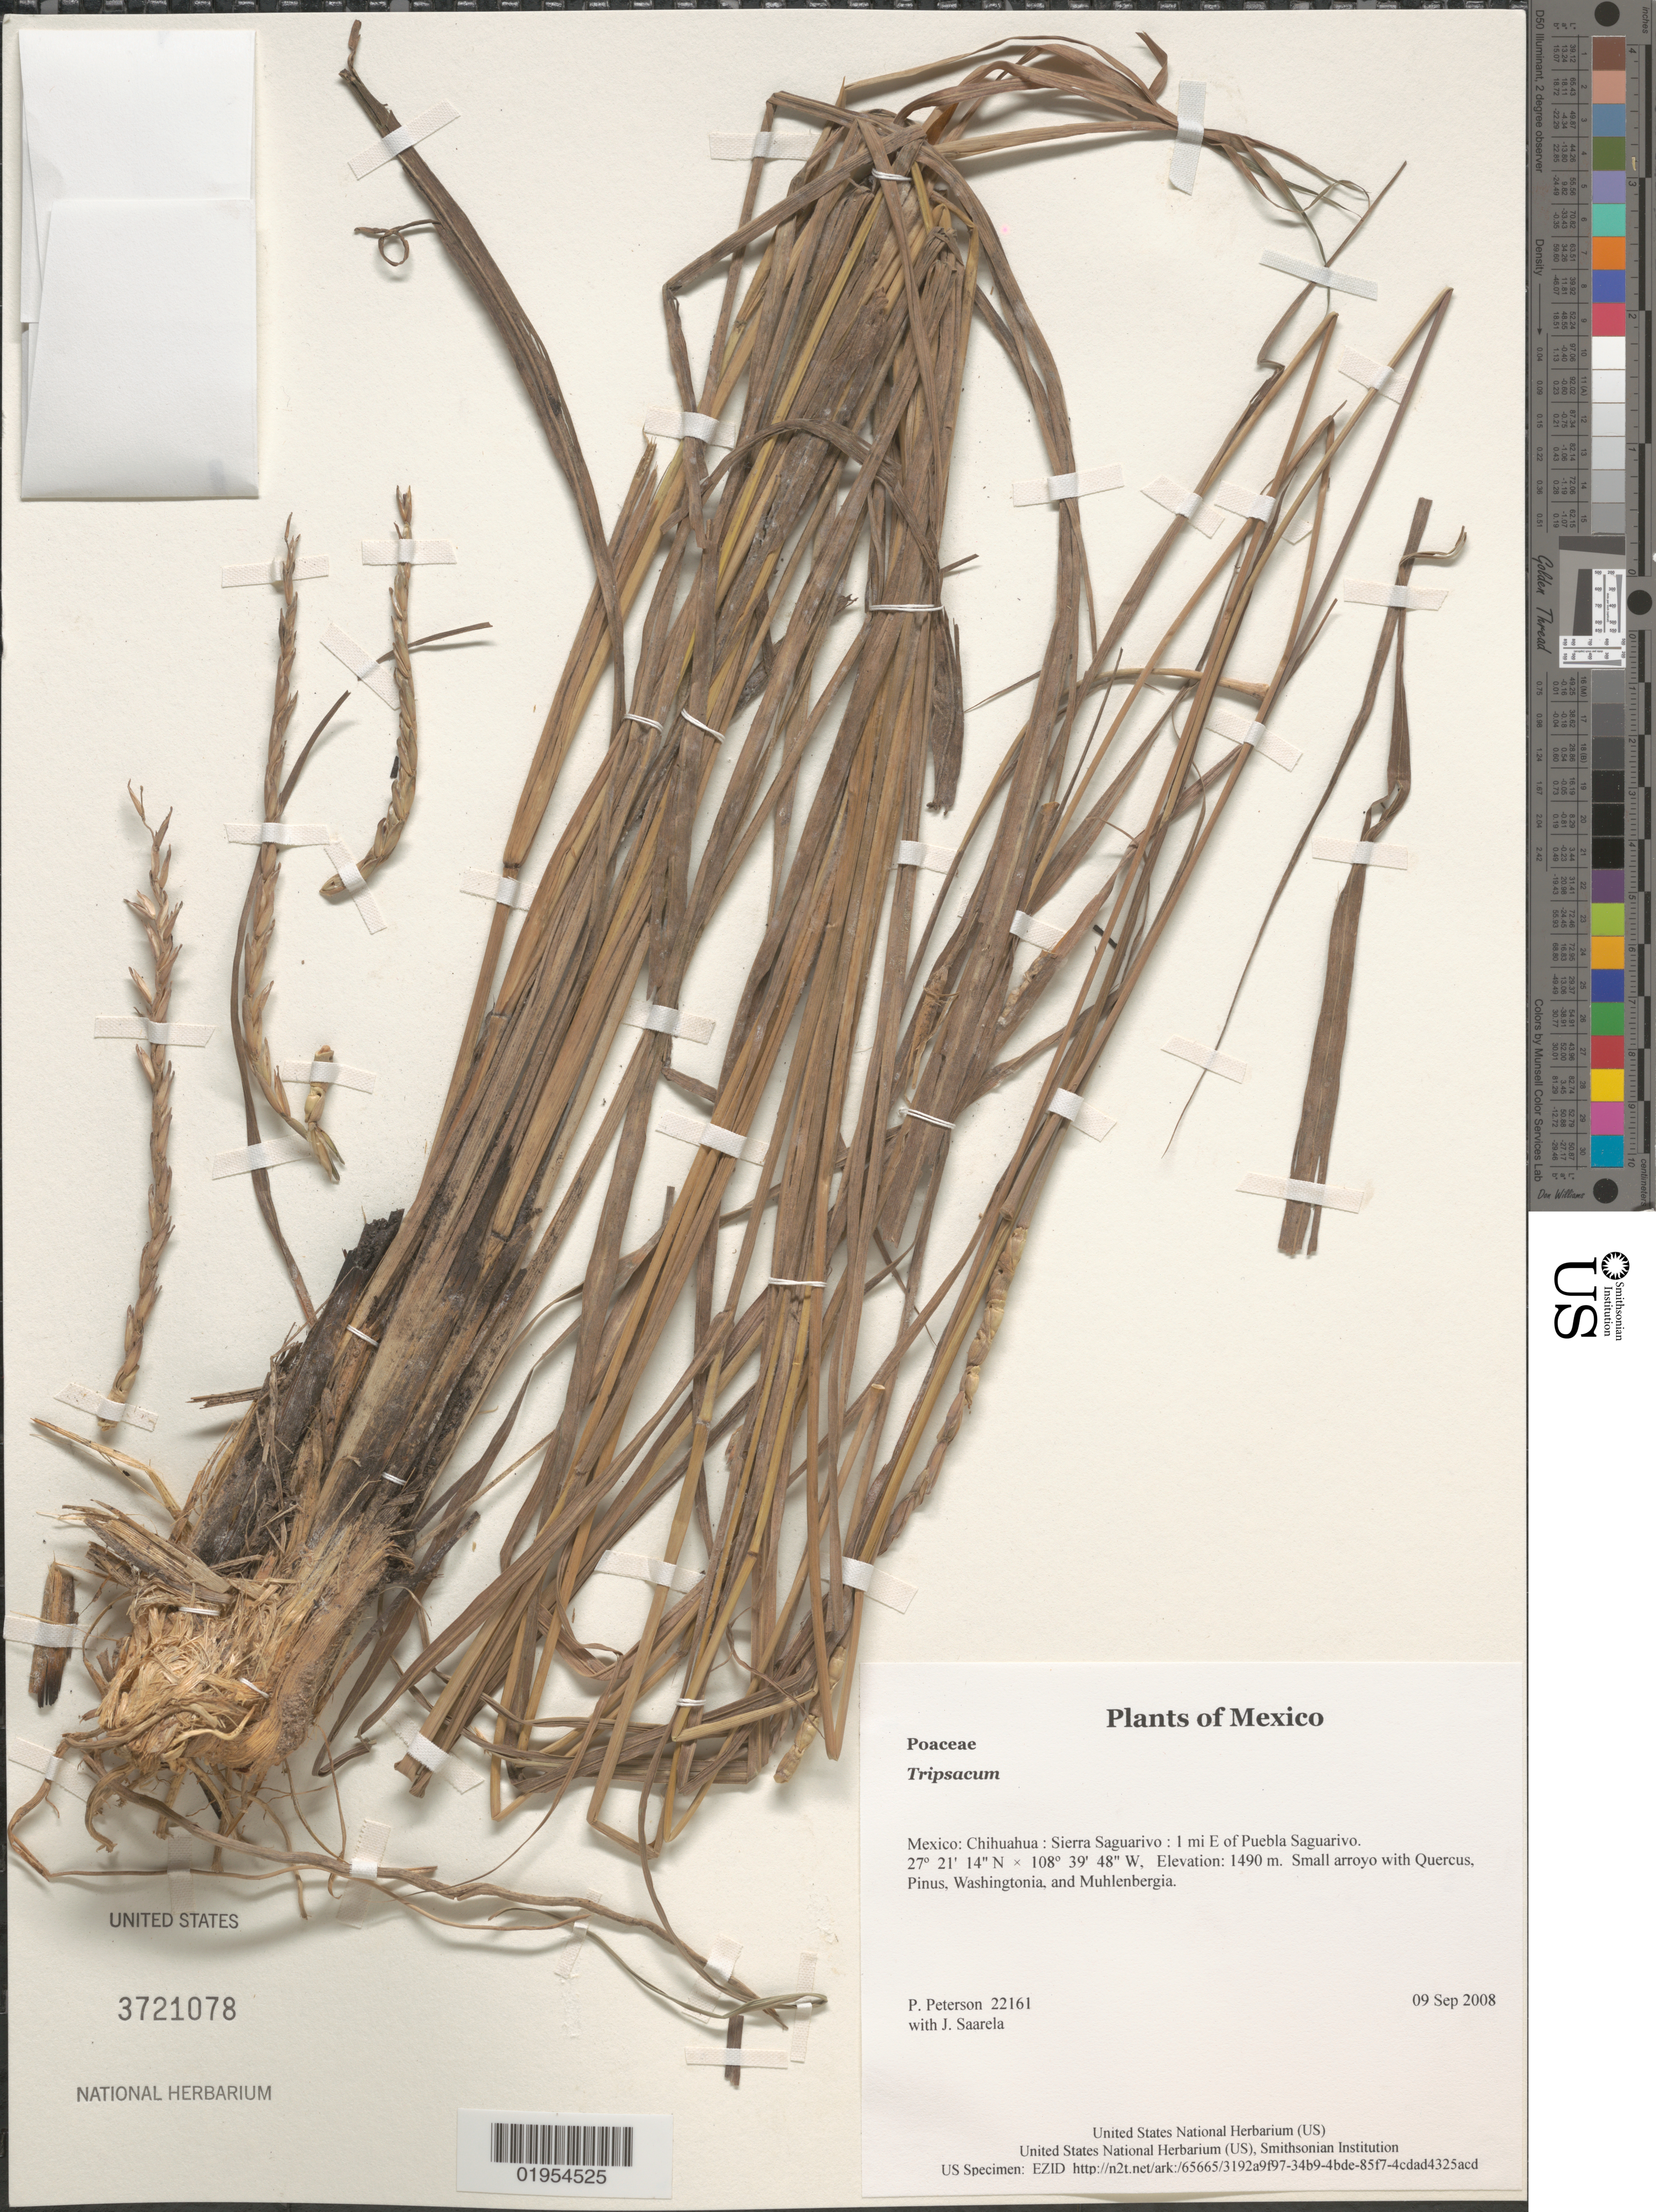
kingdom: Plantae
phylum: Tracheophyta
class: Liliopsida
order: Poales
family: Poaceae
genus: Tripsacum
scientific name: Tripsacum sp.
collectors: P. M. Peterson & J. Saarela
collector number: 22161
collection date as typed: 09 Sep 2008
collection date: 2008-09-09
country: Mexico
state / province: Chihuahua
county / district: Sierra Saguarivo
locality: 1 mi E of Puebla Saguarivo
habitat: Small arroyo with Quercus, Pinus, Washingtonia, and Muhlenbergia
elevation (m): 1490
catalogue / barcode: US 3721078